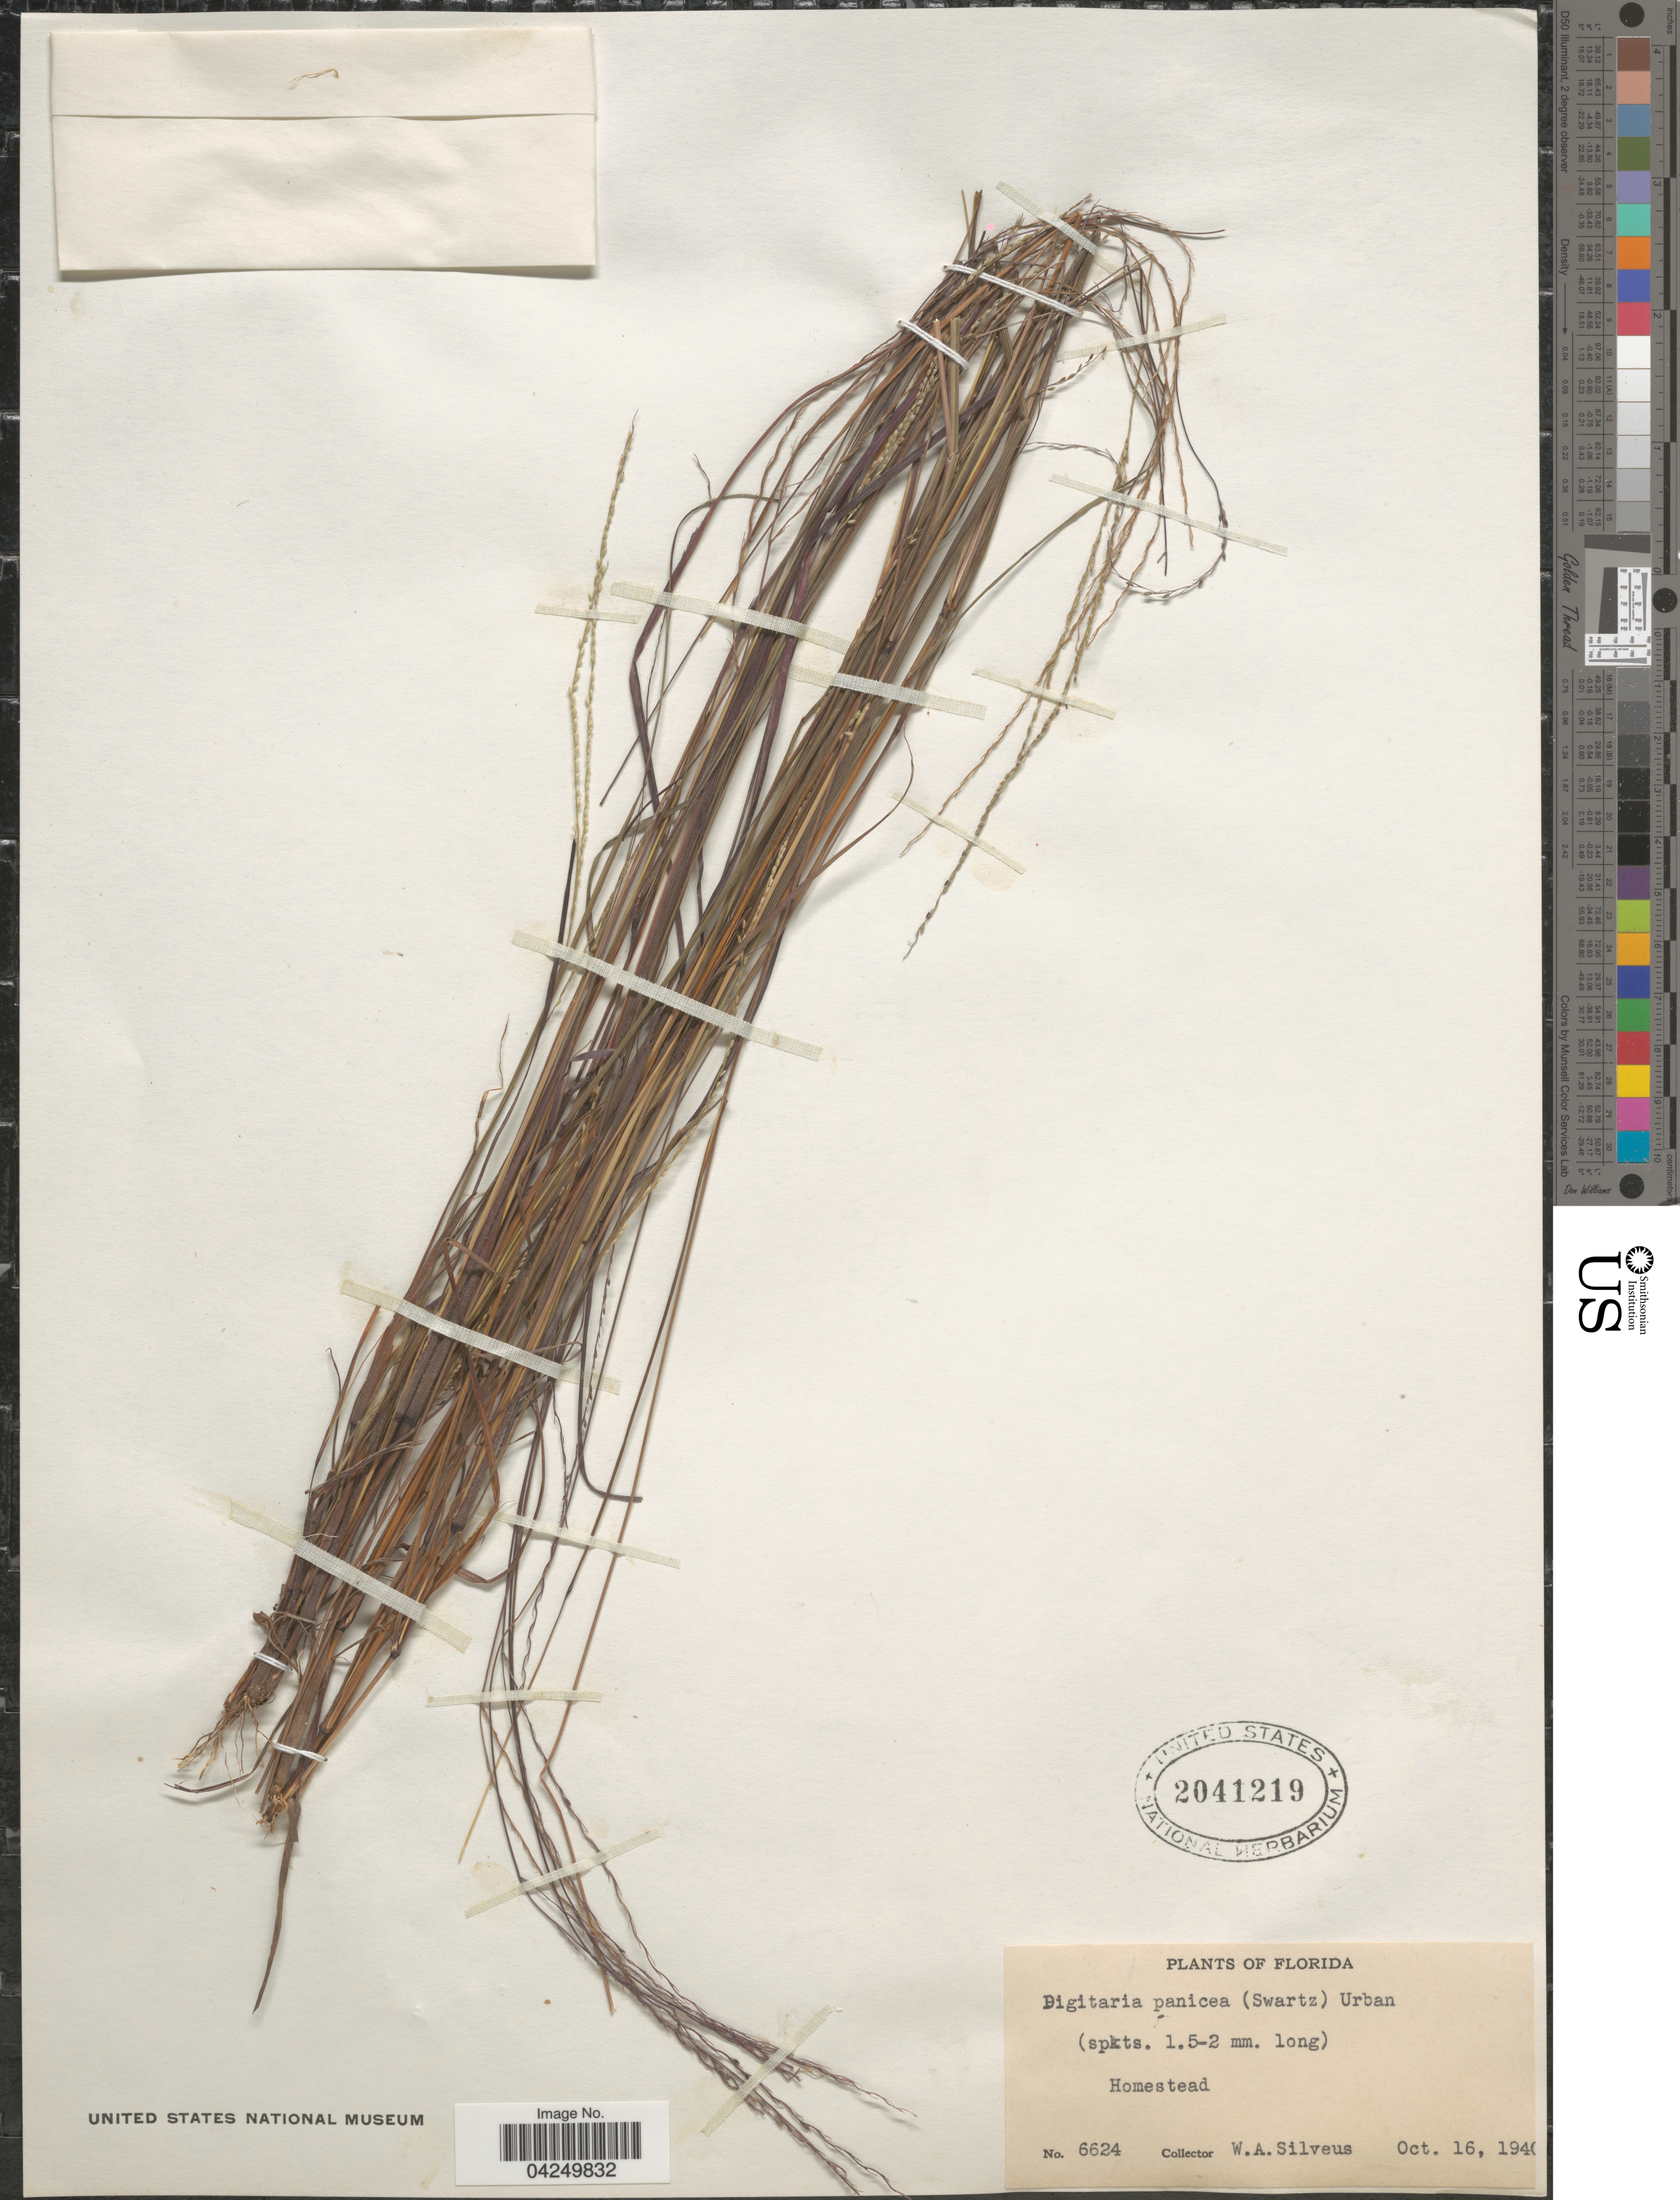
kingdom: Plantae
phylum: Tracheophyta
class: Liliopsida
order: Poales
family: Poaceae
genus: Digitaria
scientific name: Digitaria panicea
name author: (Sw.) Urb.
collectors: W. Silveus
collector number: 6624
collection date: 1940-10-16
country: United States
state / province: Florida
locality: Homestead.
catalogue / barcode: US 2041219